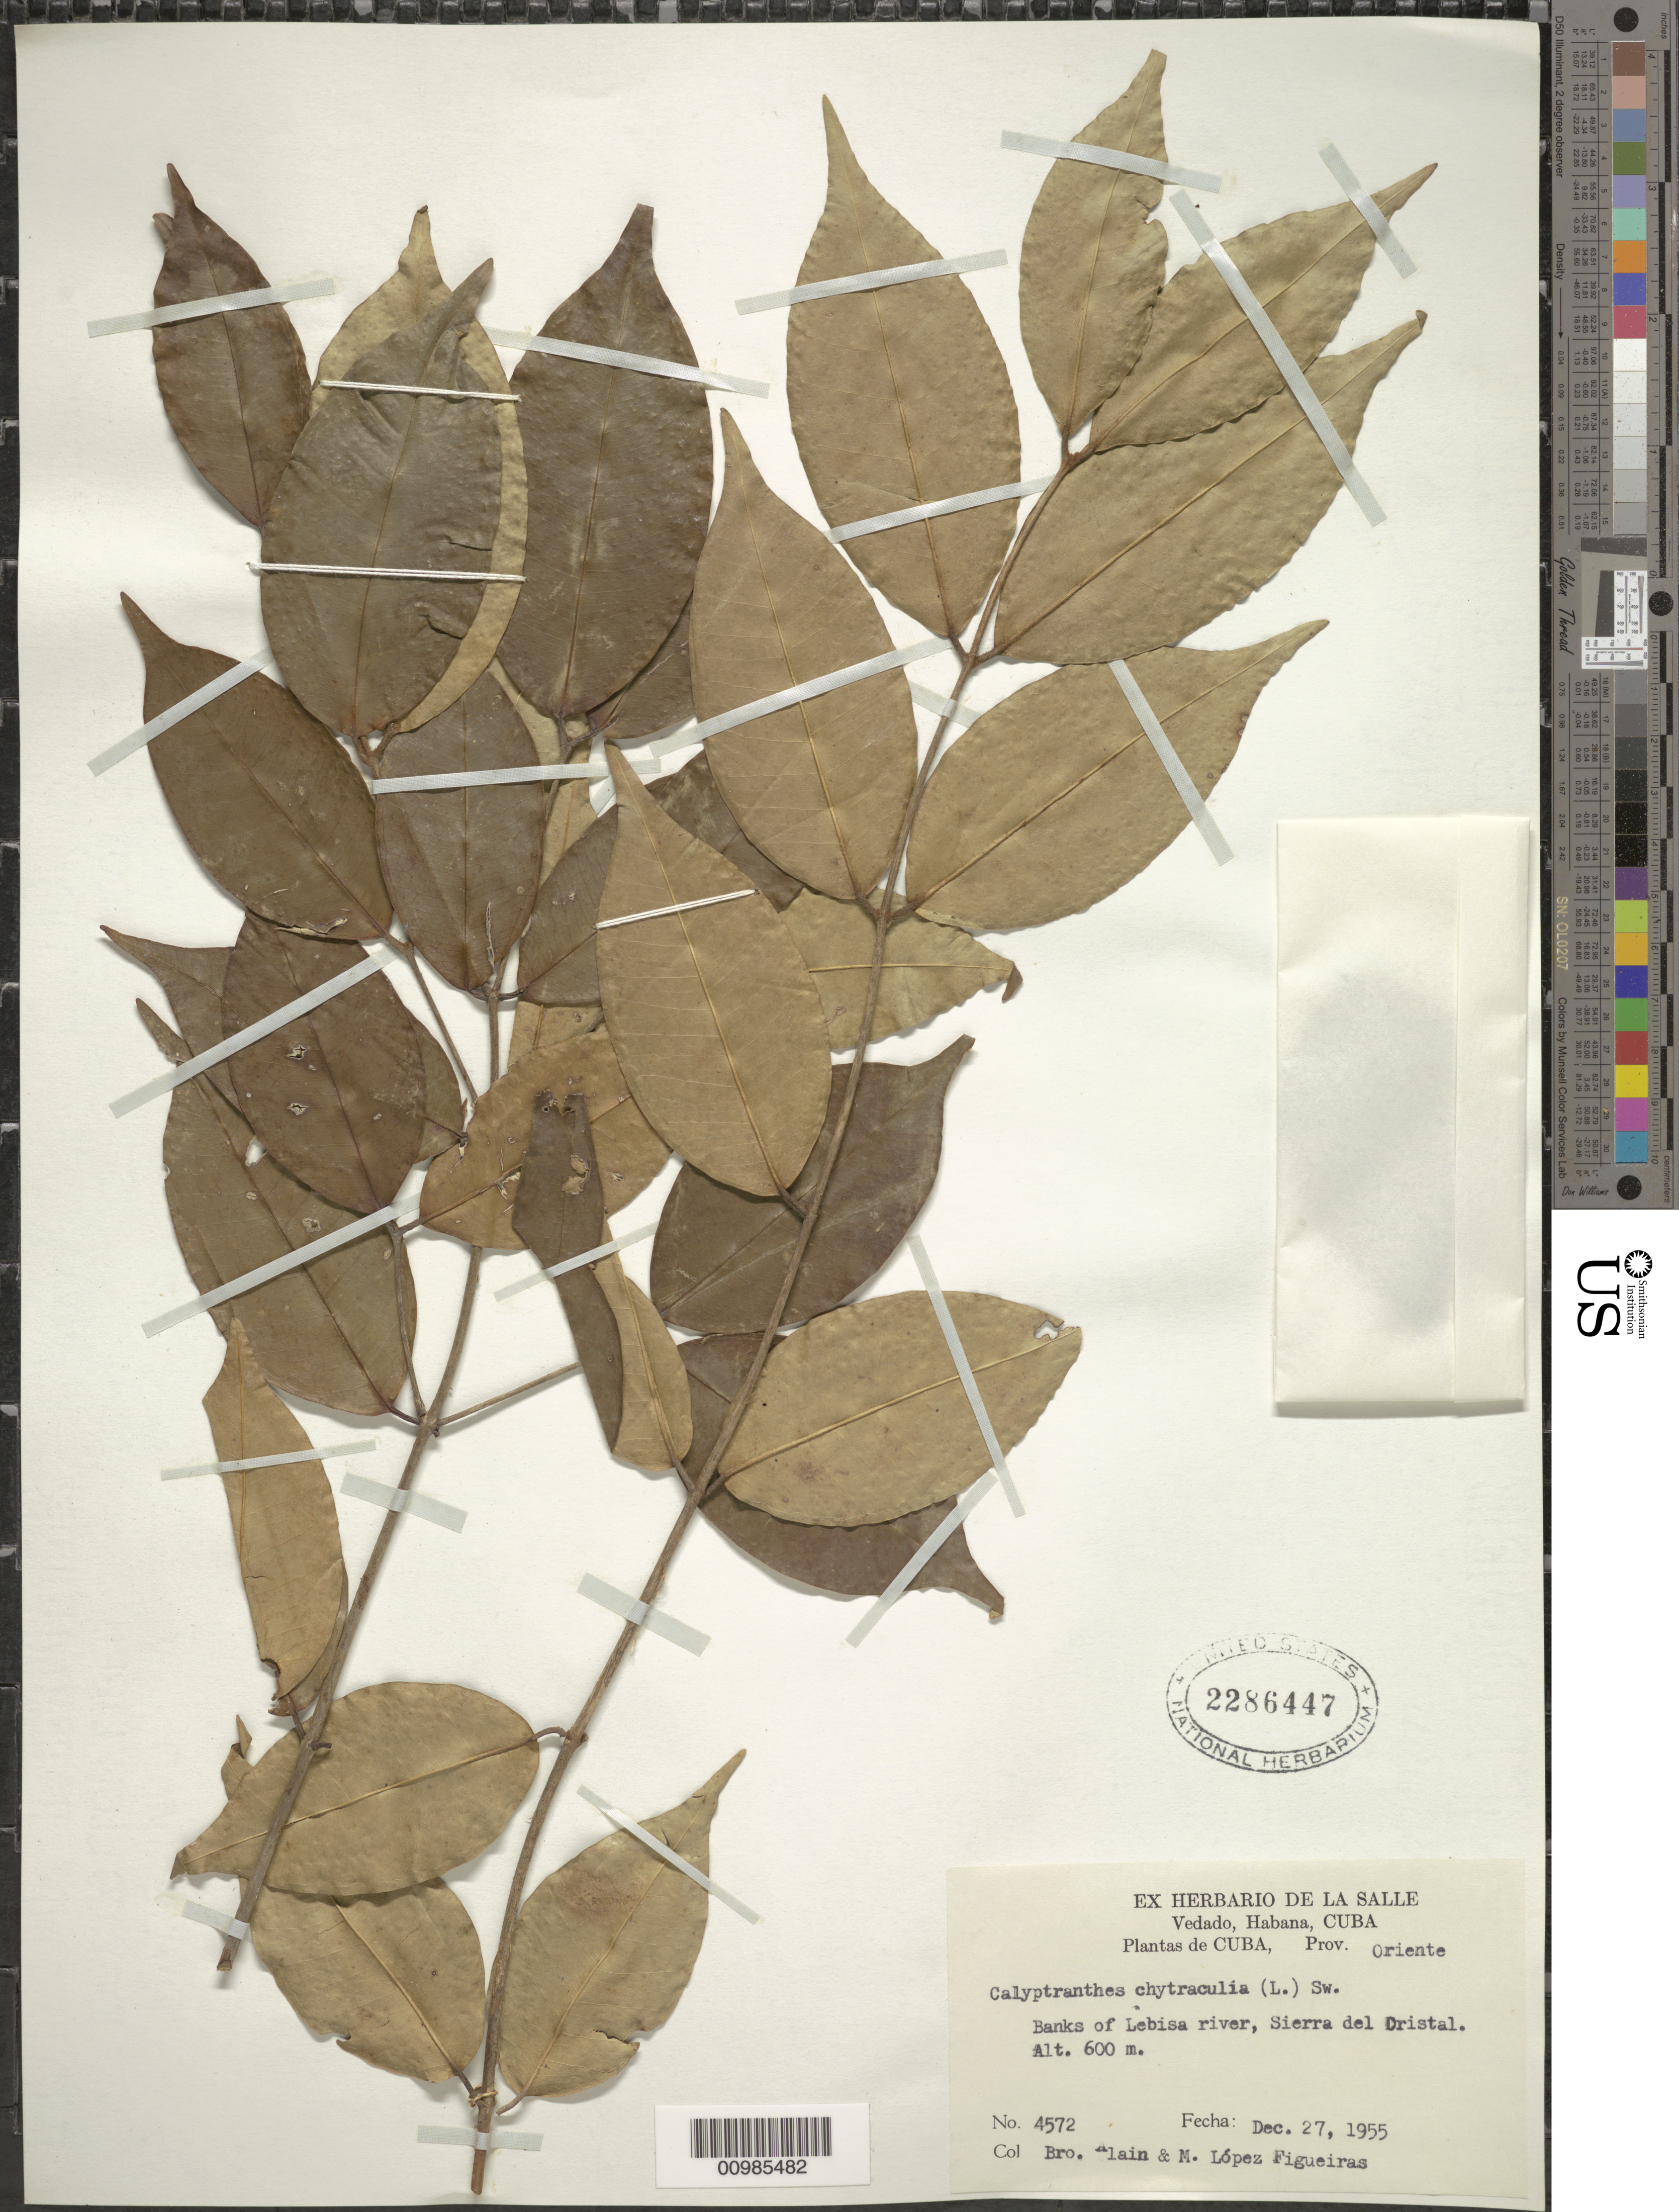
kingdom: Plantae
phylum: Tracheophyta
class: Magnoliopsida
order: Myrtales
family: Myrtaceae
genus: Myrcia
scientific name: Myrcia chytraculia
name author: (L.) A.R. Lourenço & E. Lucas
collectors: A. H. Liogier & M. López Figueiras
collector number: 4572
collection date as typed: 27 Dec 1955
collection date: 1955-12-27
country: Cuba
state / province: Oriente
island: Cuba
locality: Along Lebisa River, Sierra del Cristal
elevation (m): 600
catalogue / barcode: US 2286447